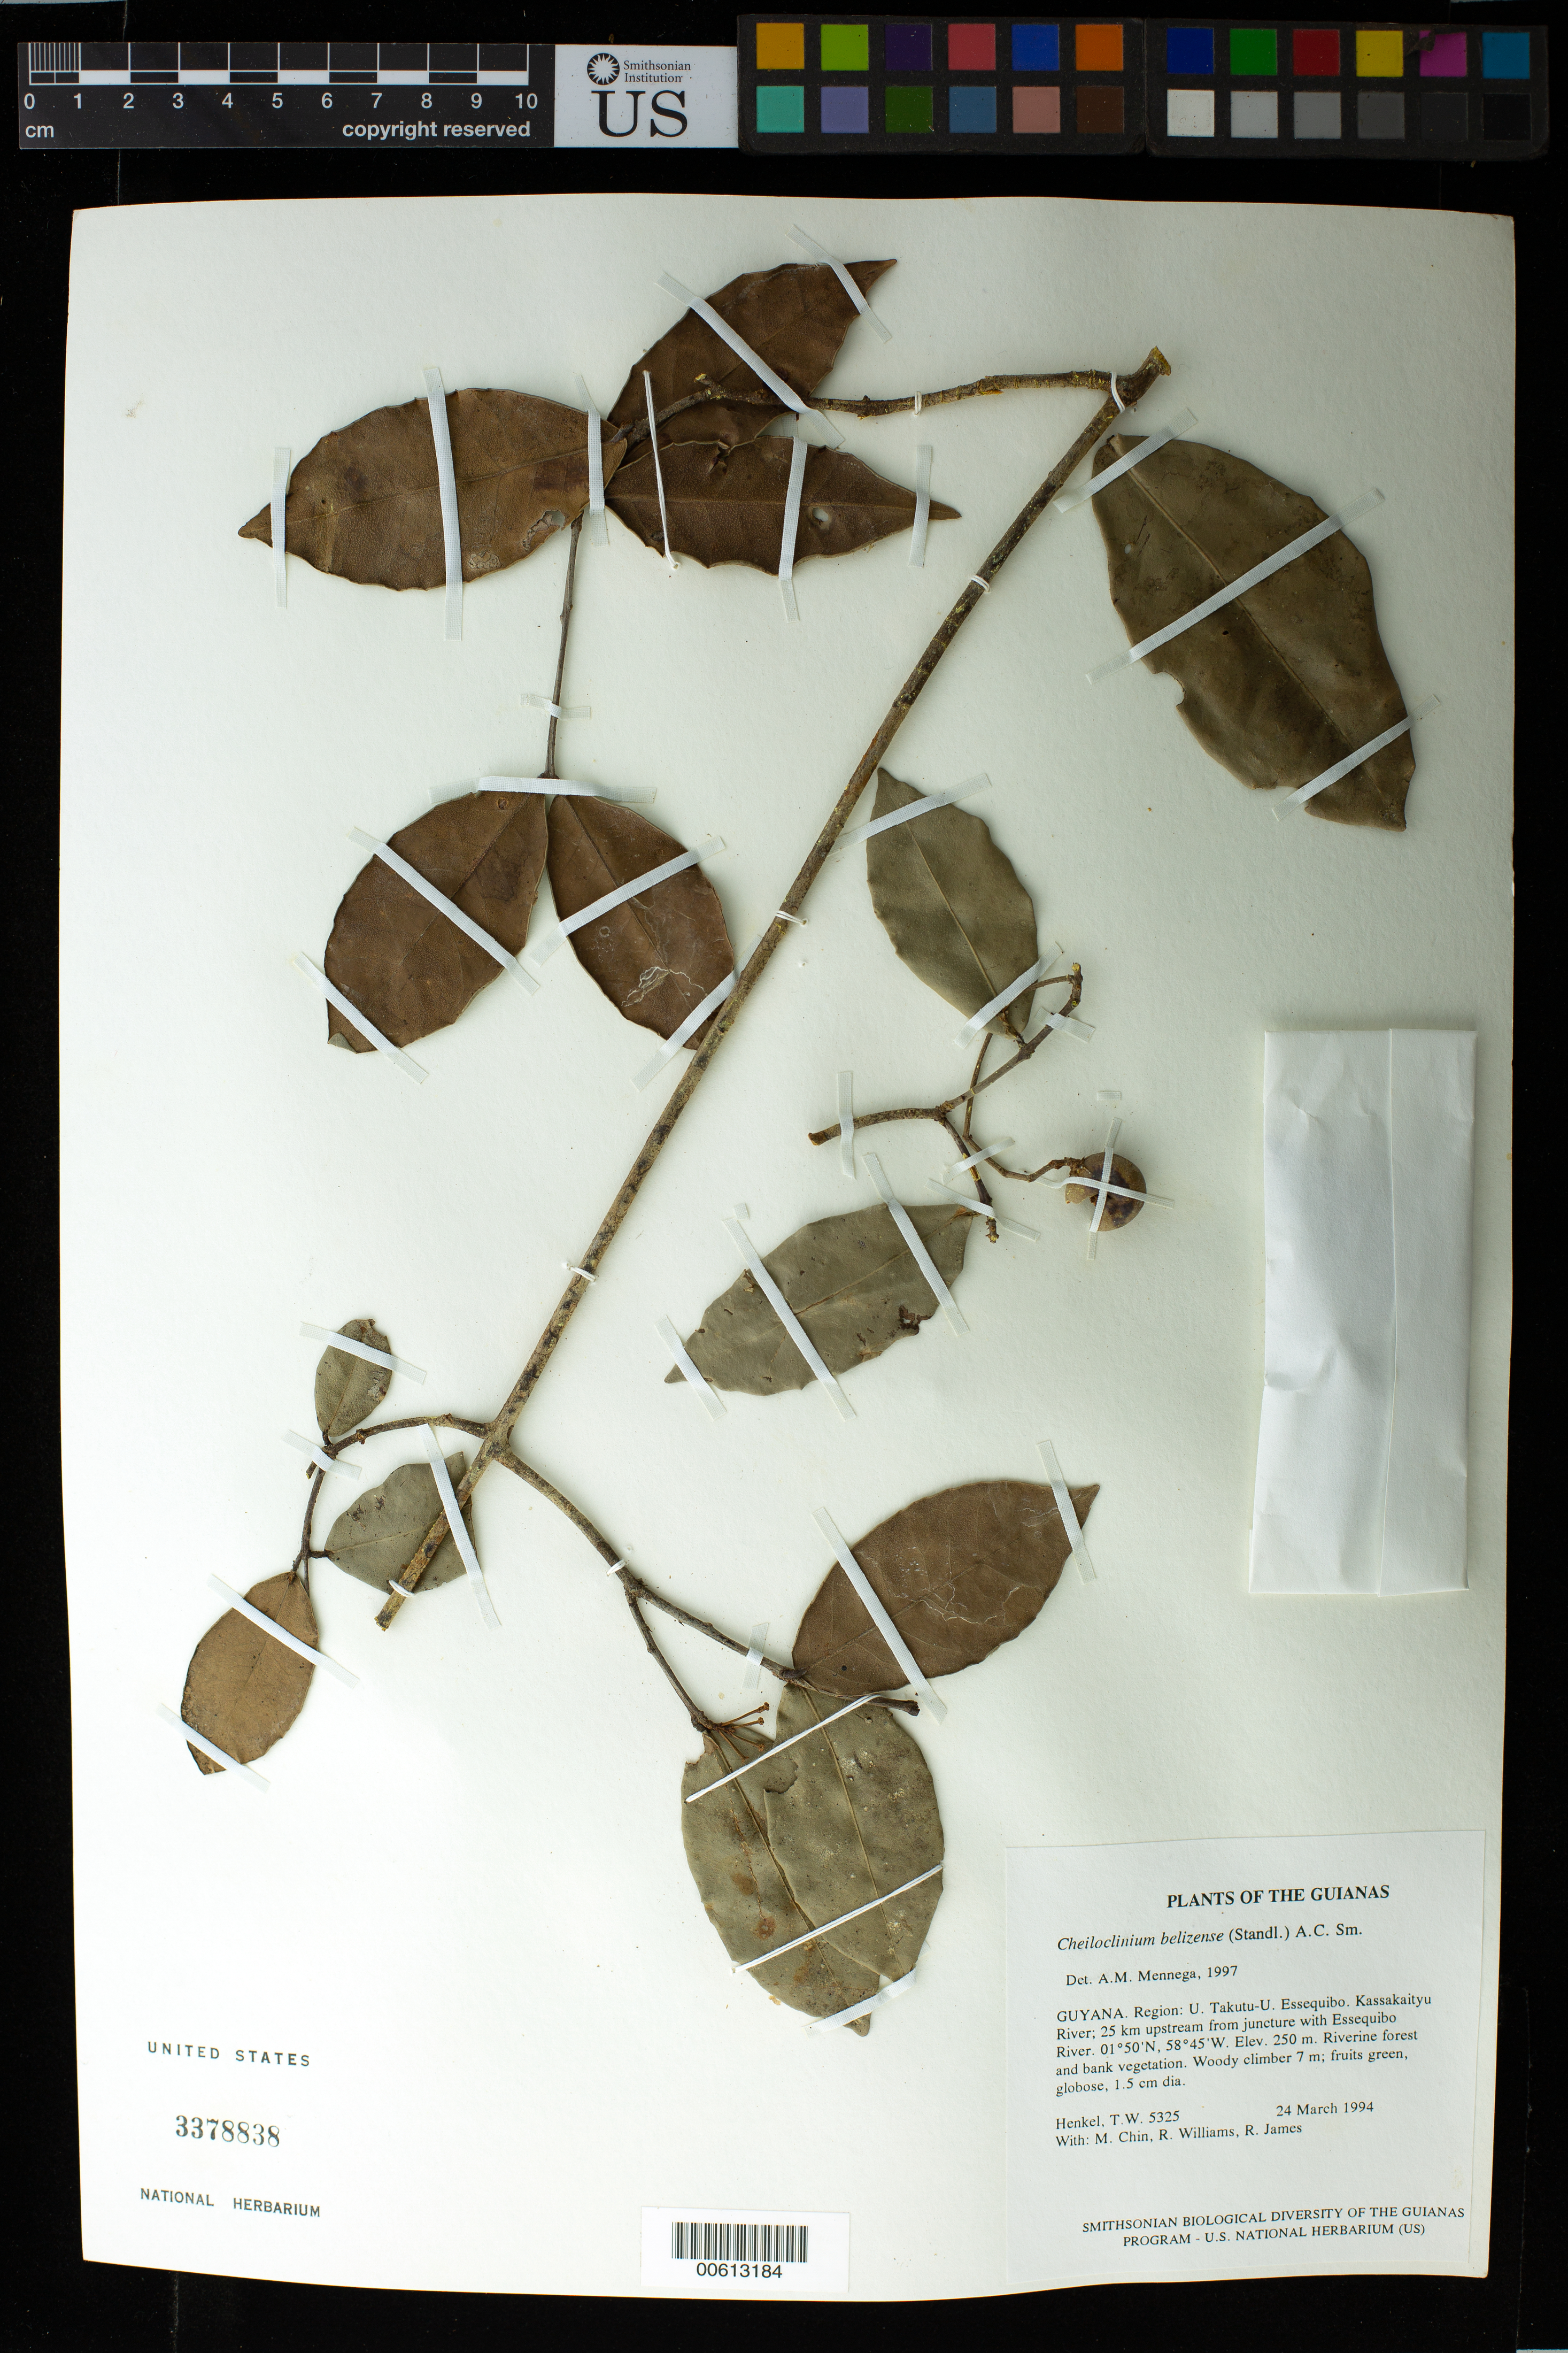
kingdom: Plantae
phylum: Tracheophyta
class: Magnoliopsida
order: Celastrales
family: Celastraceae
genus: Cheiloclinium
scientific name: Cheiloclinium belizense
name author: (Standl.) A.C. Sm.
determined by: Mennega, A. M. W.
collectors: T. Henkel, M. Chin, R. Williams & R. James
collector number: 5325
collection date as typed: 24 March 1994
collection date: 1994-03-24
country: Guyana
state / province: U. Takutu-U. Essequibo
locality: Kassakaityu River; 25 km upstream from juncture with Essequibo River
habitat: Riverine forest and bank vegetation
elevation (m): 250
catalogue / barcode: US 3378838